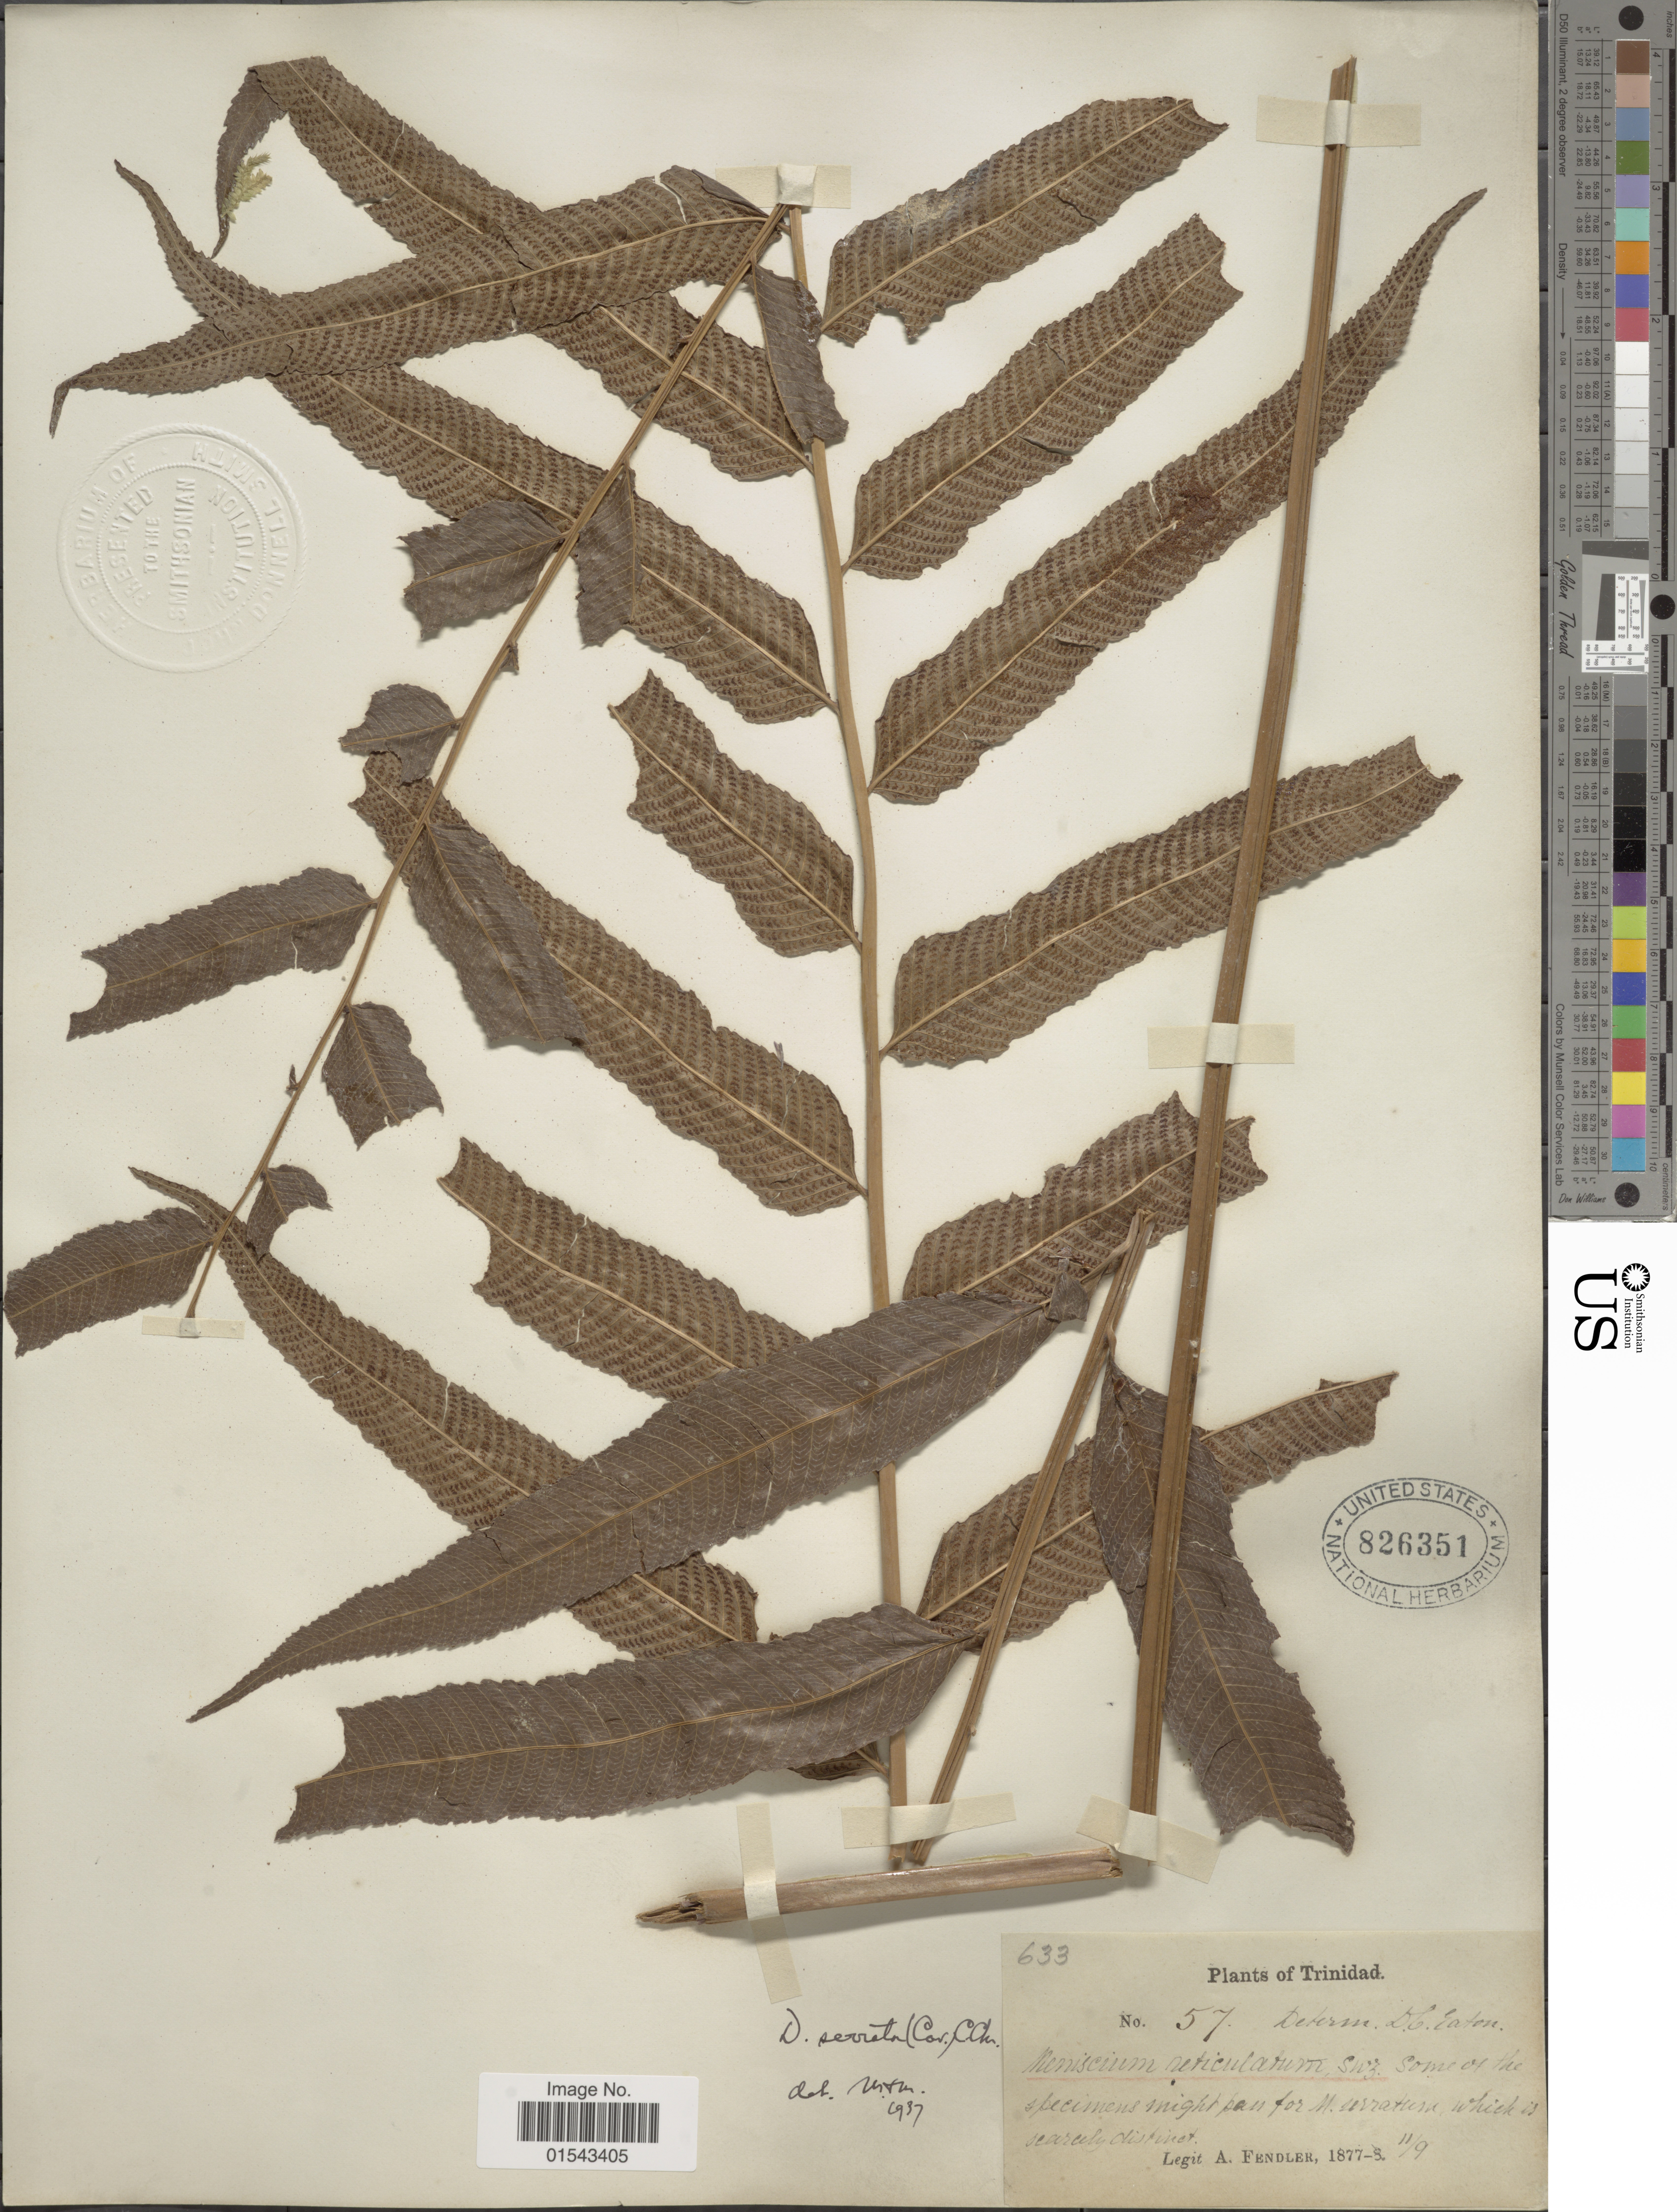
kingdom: Plantae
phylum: Tracheophyta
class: Polypodiopsida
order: Polypodiales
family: Thelypteridaceae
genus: Meniscium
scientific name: Meniscium serratum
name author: Cav.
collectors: A. Fendler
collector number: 57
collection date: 1877-09-11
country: Trinidad and Tobago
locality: Trinidad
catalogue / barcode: US 826351